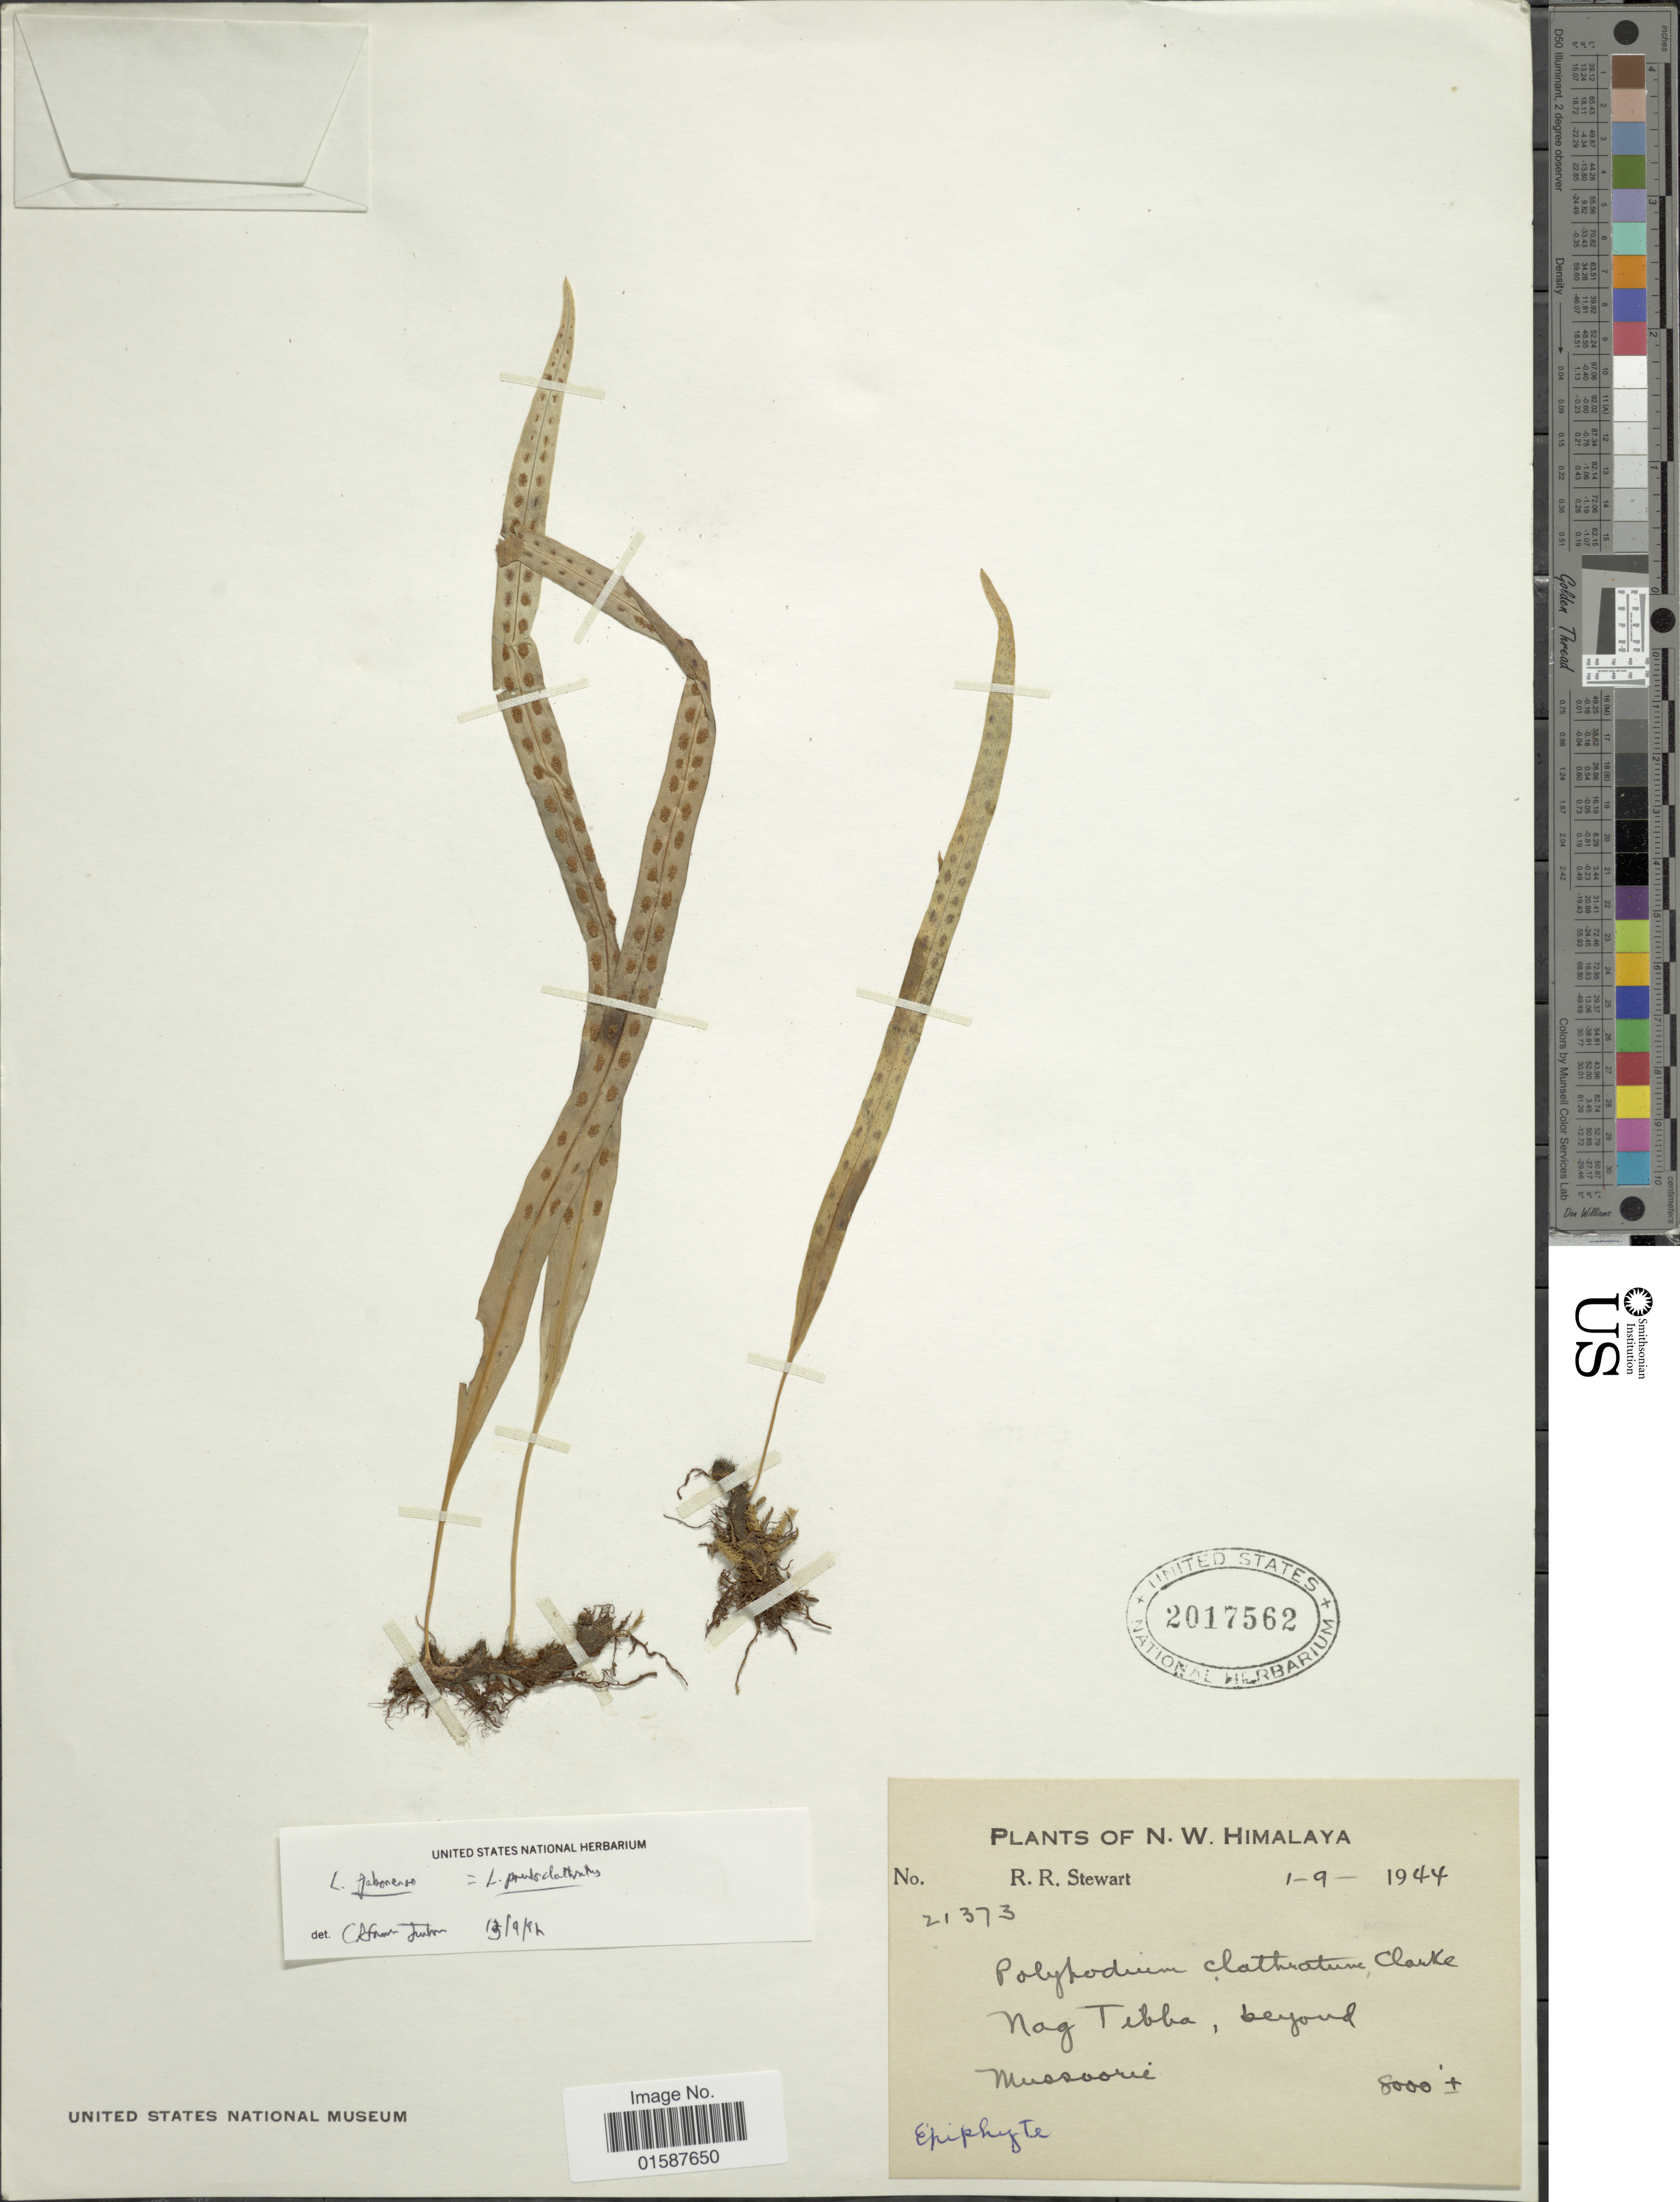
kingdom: Plantae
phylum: Tracheophyta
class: Polypodiopsida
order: Polypodiales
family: Polypodiaceae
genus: Lepisorus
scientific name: Lepisorus clathratus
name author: (C.B. Clarke) Ching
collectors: R. R. Stewart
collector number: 21373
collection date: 1944-09-01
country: India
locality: N. W. Himalaya, Nag Tibba, beyond Mussoorie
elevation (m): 2438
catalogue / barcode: US 2017562